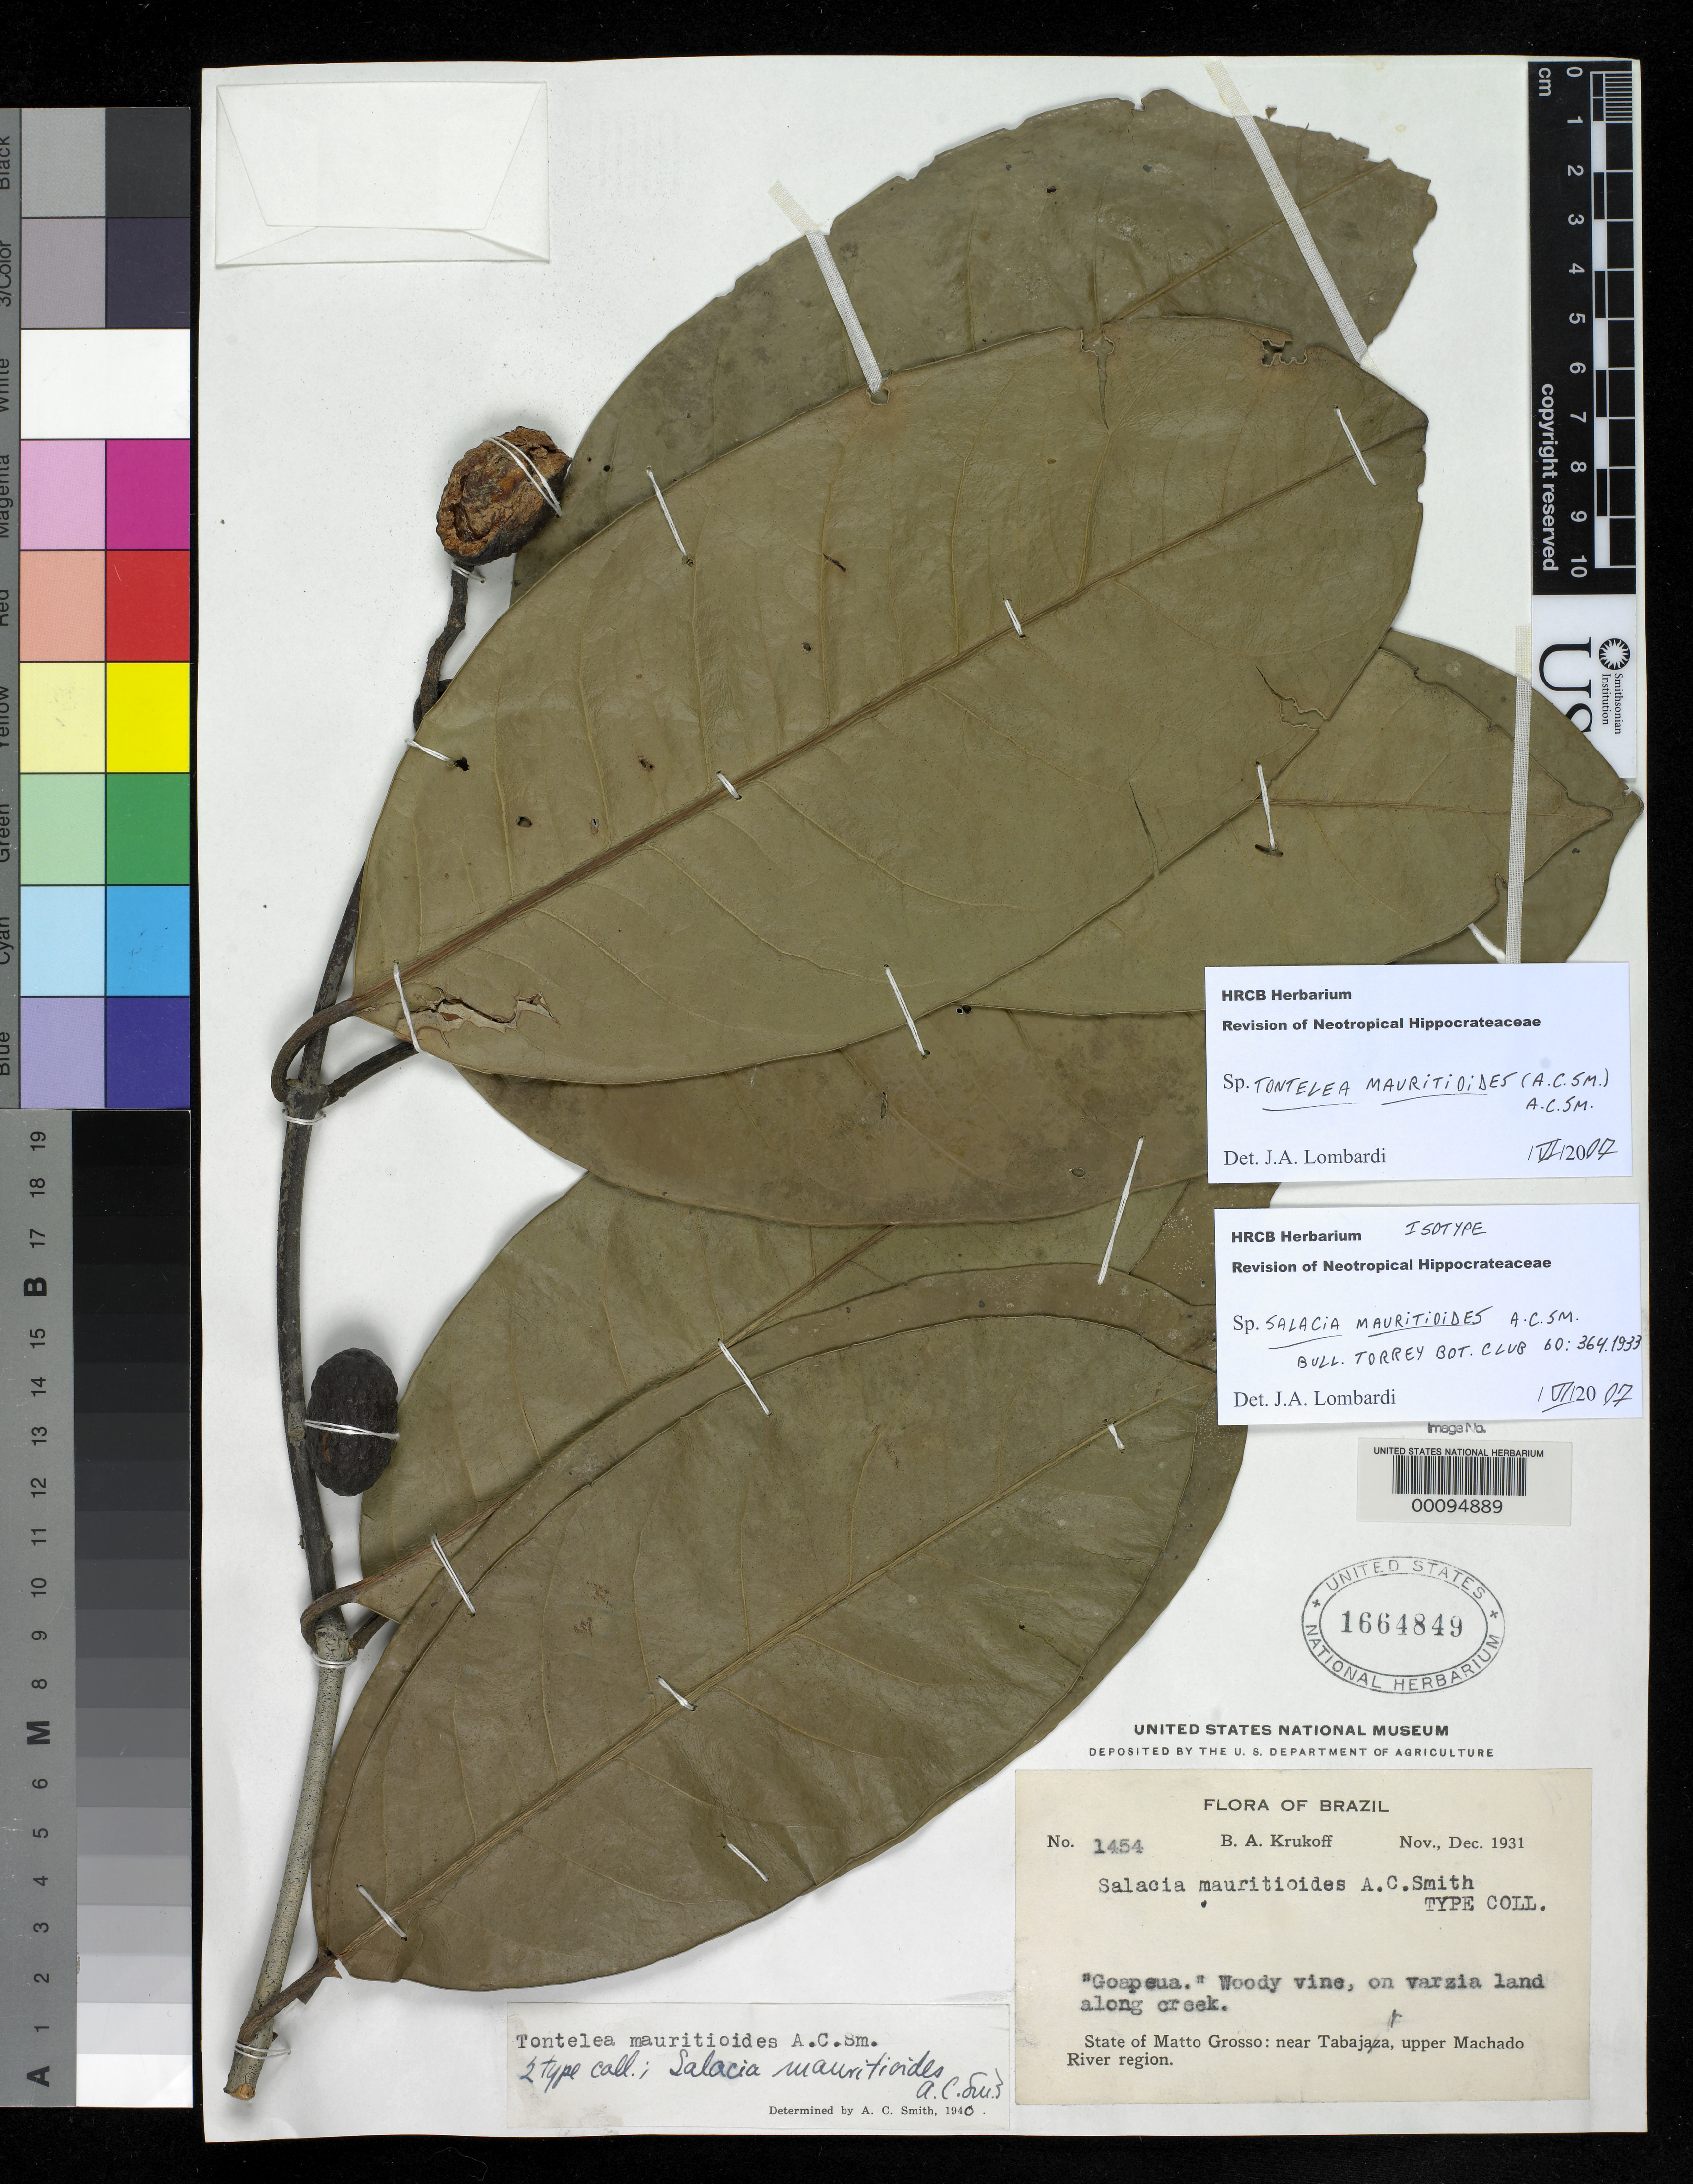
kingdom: Plantae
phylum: Tracheophyta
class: Magnoliopsida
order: Celastrales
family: Celastraceae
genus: Salacia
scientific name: Salacia mauritioides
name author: A.C. Sm.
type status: Isotype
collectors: B. A. Krukoff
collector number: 1454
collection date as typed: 25 Nov 1931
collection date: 1931-11-25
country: Brazil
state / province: Mato Grosso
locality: Near Tabajara, upper Machado region.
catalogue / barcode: US 1664849